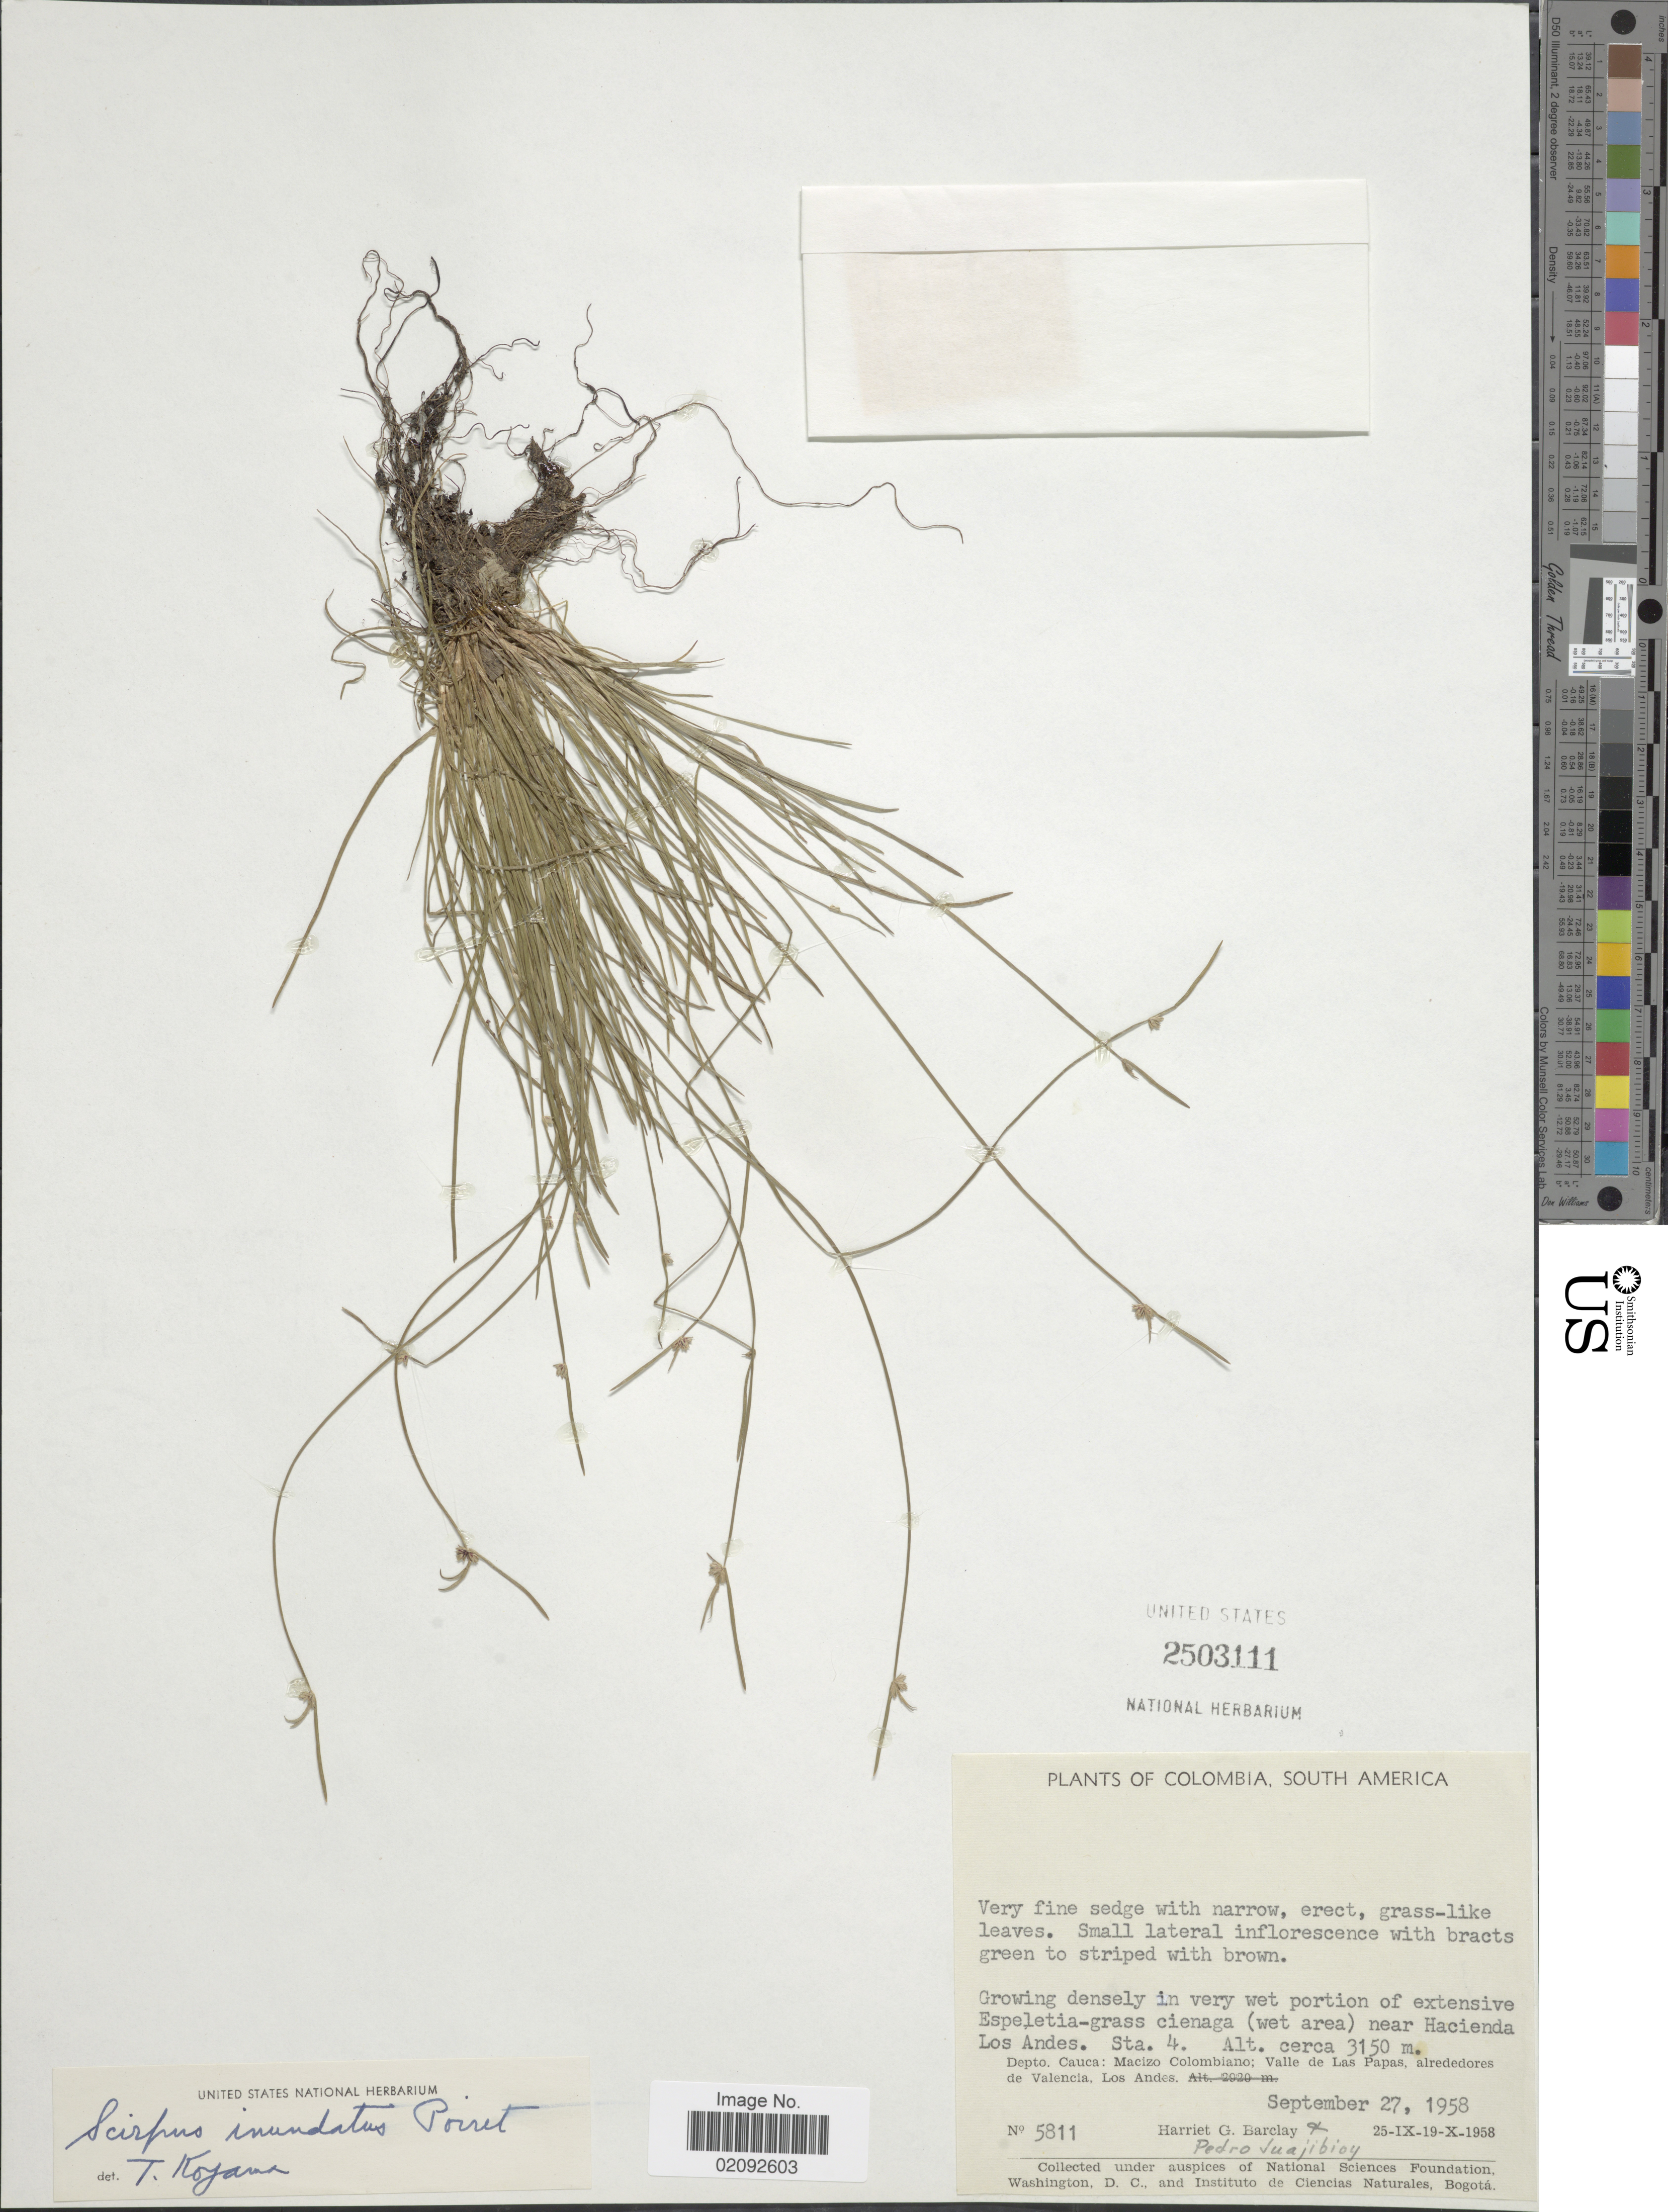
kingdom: Plantae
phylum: Tracheophyta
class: Liliopsida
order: Poales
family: Cyperaceae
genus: Isolepis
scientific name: Isolepis nigricans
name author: Kunth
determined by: Strong, Mark T., (BOT), Smithsonian Institution - National Museum of Natural History (UNITED STATES)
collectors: H. G. Barclay & P. Juajibioy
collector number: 5811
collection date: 1958-09-25/1958-10-19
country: Colombia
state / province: Cauca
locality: Near Hacienda Los Andes, Sta. 4, Macizo Colombiano; Valle de Las Papas, alrededores de Valencia, Los Andes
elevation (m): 3150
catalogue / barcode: US 2503111